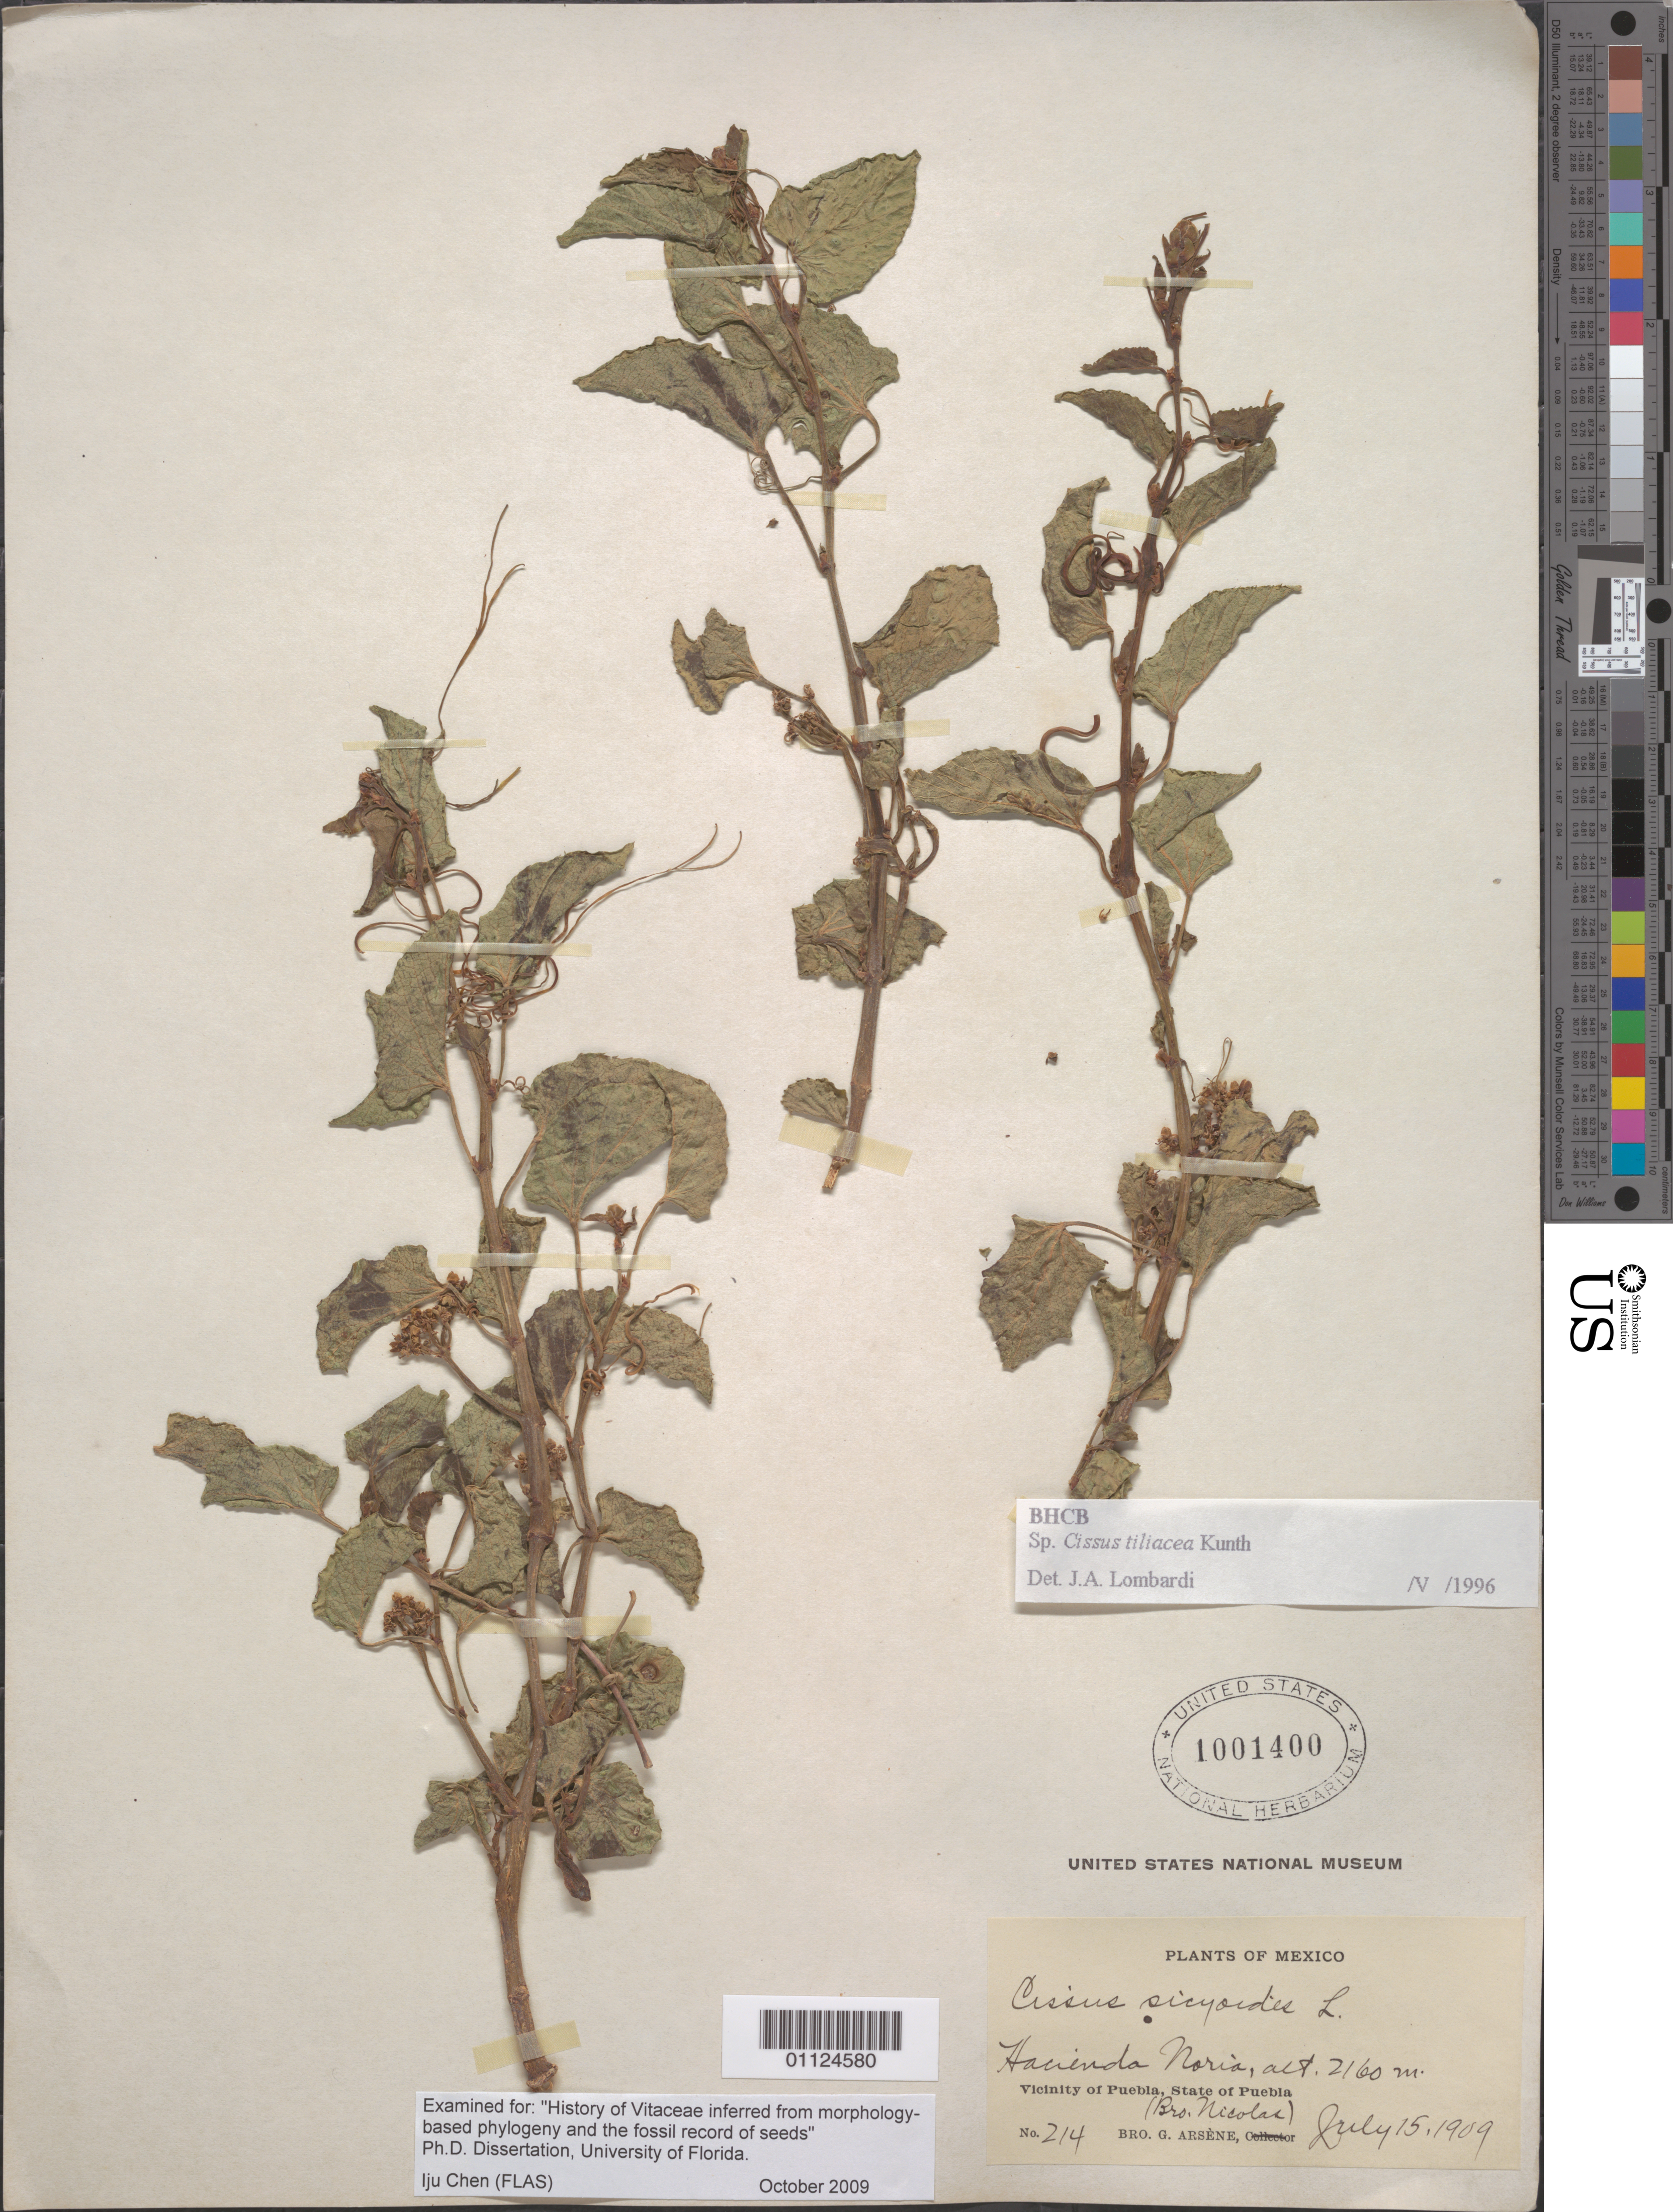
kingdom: Plantae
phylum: Tracheophyta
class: Magnoliopsida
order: Vitales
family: Vitaceae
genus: Cissus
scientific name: Cissus tiliacea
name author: Kunth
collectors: Bro. G. Arsène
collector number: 214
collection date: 1909-07-15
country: Mexico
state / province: Puebla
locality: Vicinity of Puebla.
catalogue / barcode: US 1001400